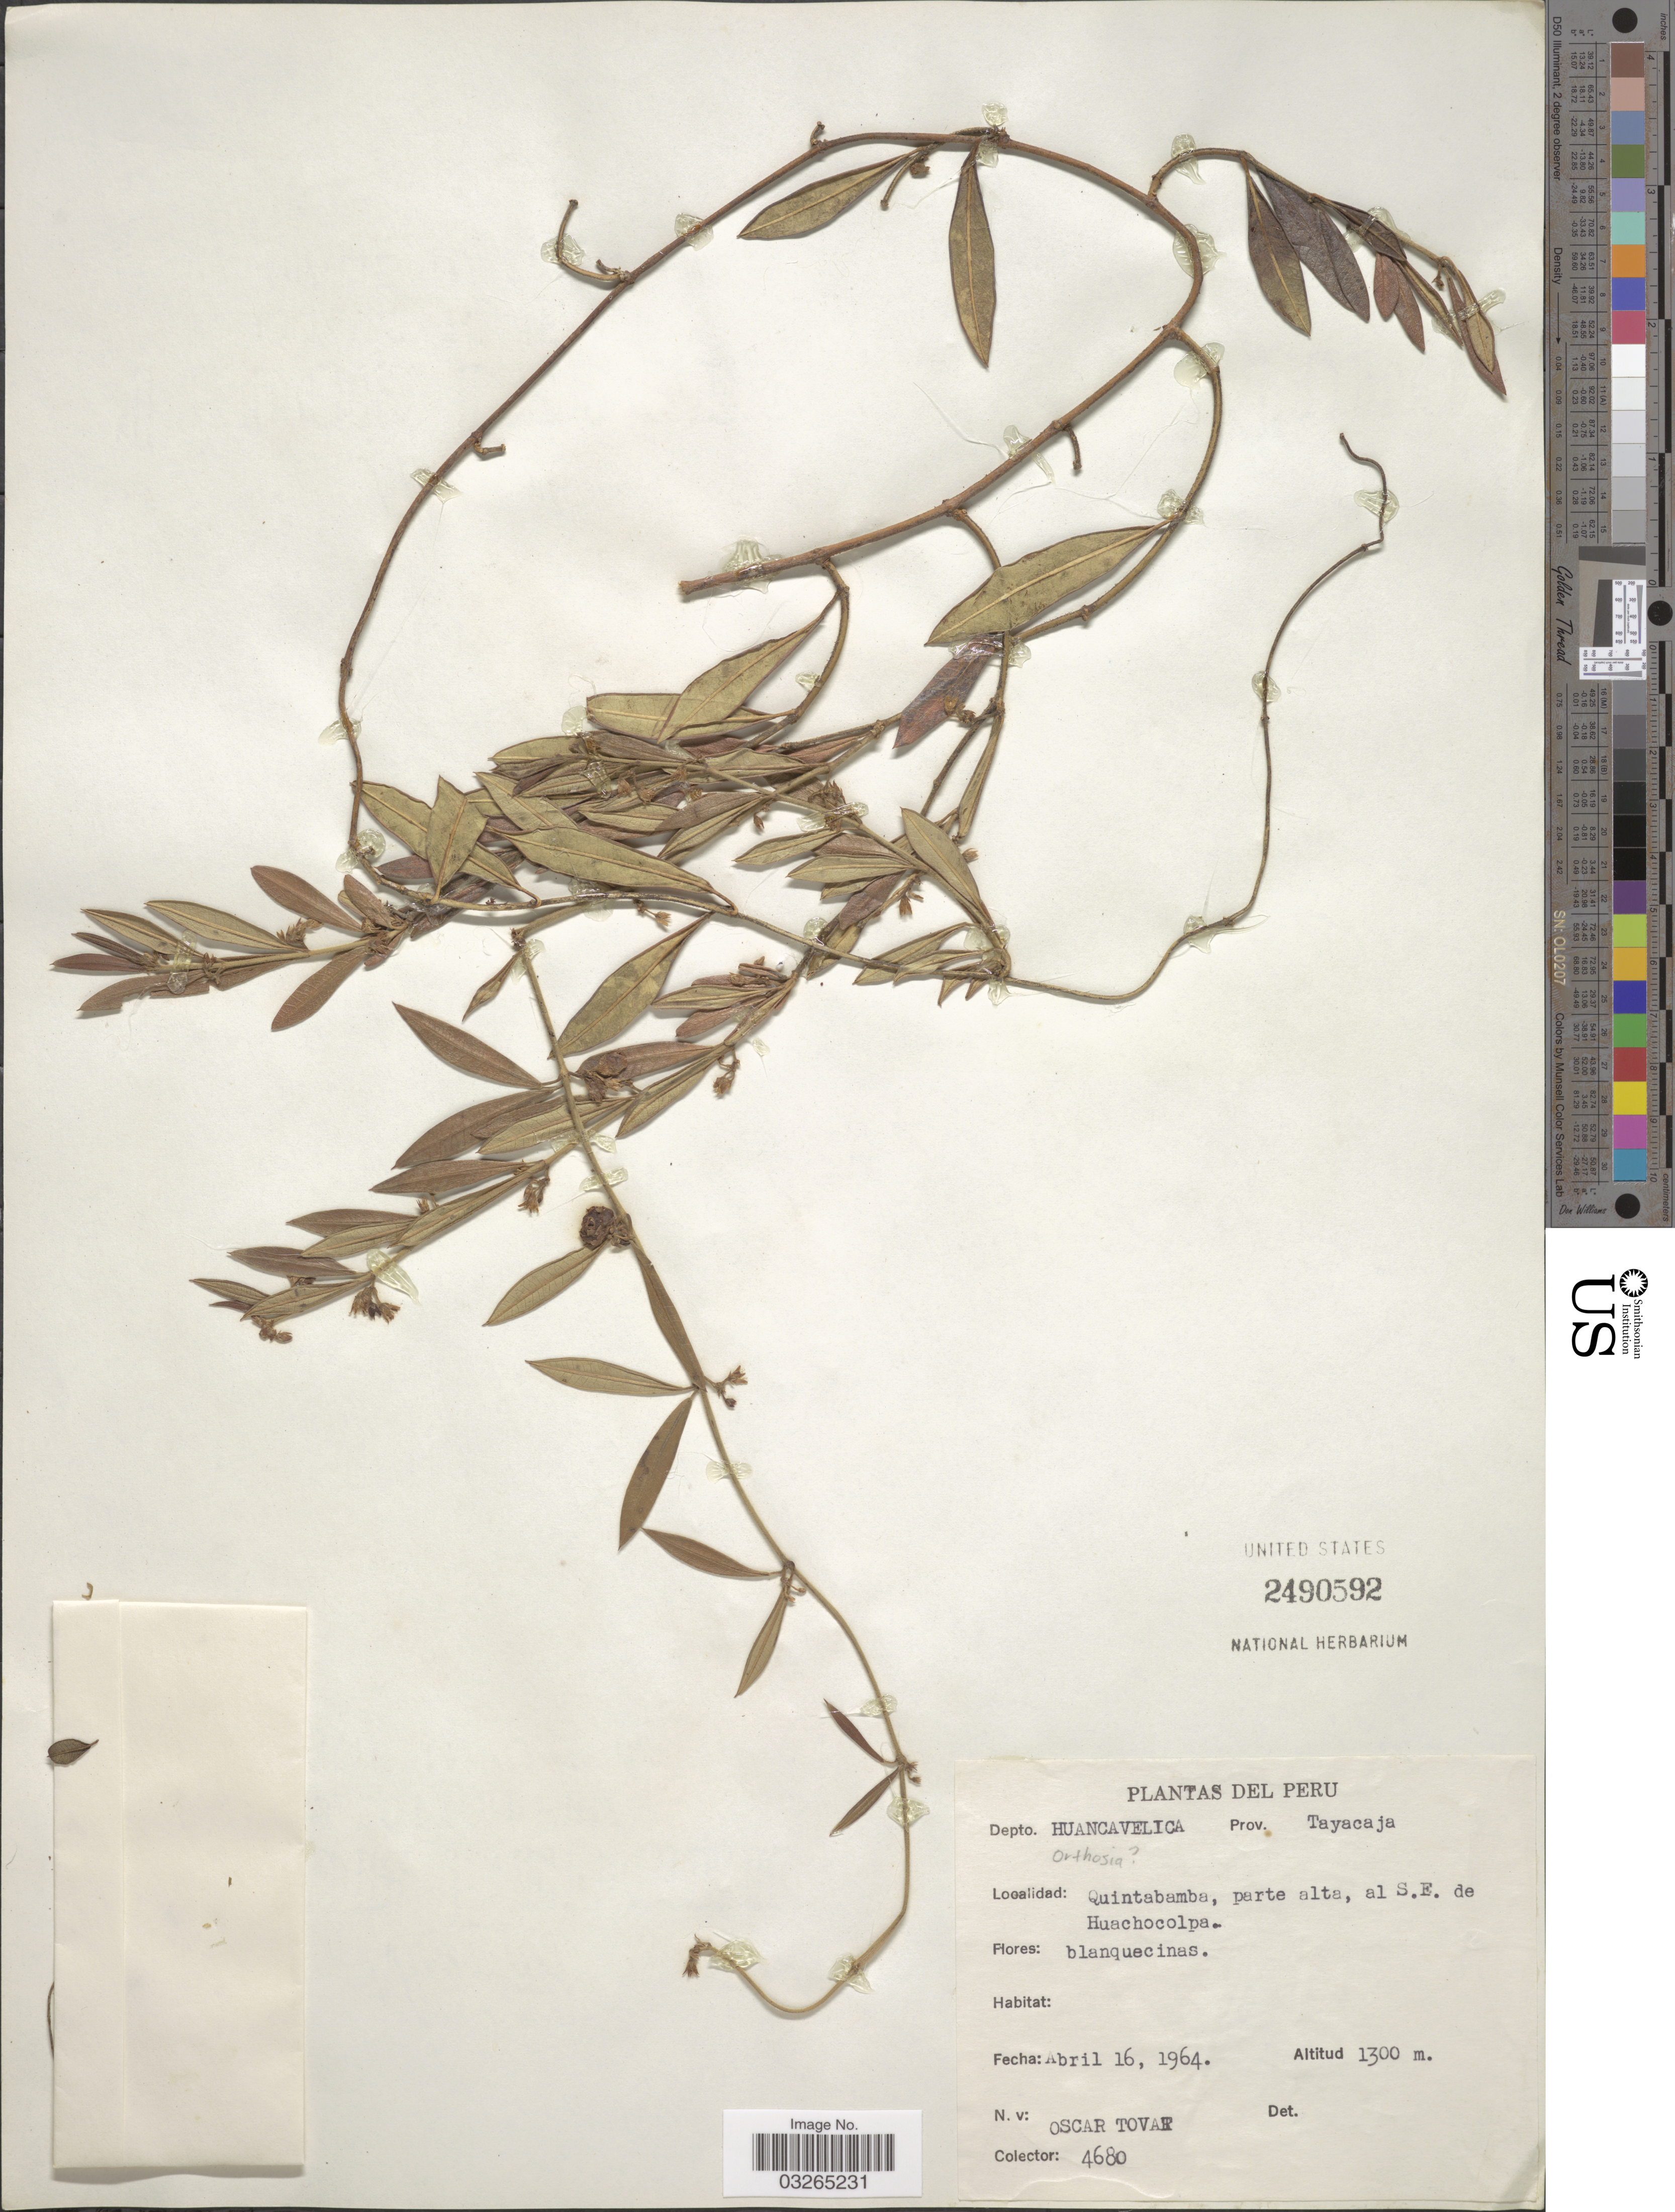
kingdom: Plantae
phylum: Tracheophyta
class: Magnoliopsida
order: Gentianales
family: Apocynaceae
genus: Orthosia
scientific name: Orthosia sp.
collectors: Ó. Tovar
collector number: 4680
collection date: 1964-04-16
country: Peru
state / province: Huancavelica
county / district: Tayacaja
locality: Depto. Huancavelica, Prov. Tayacaja, Quintabamba, parte alta, al S.E. de Huachocolpa.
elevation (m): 1300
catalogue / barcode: US 2490592